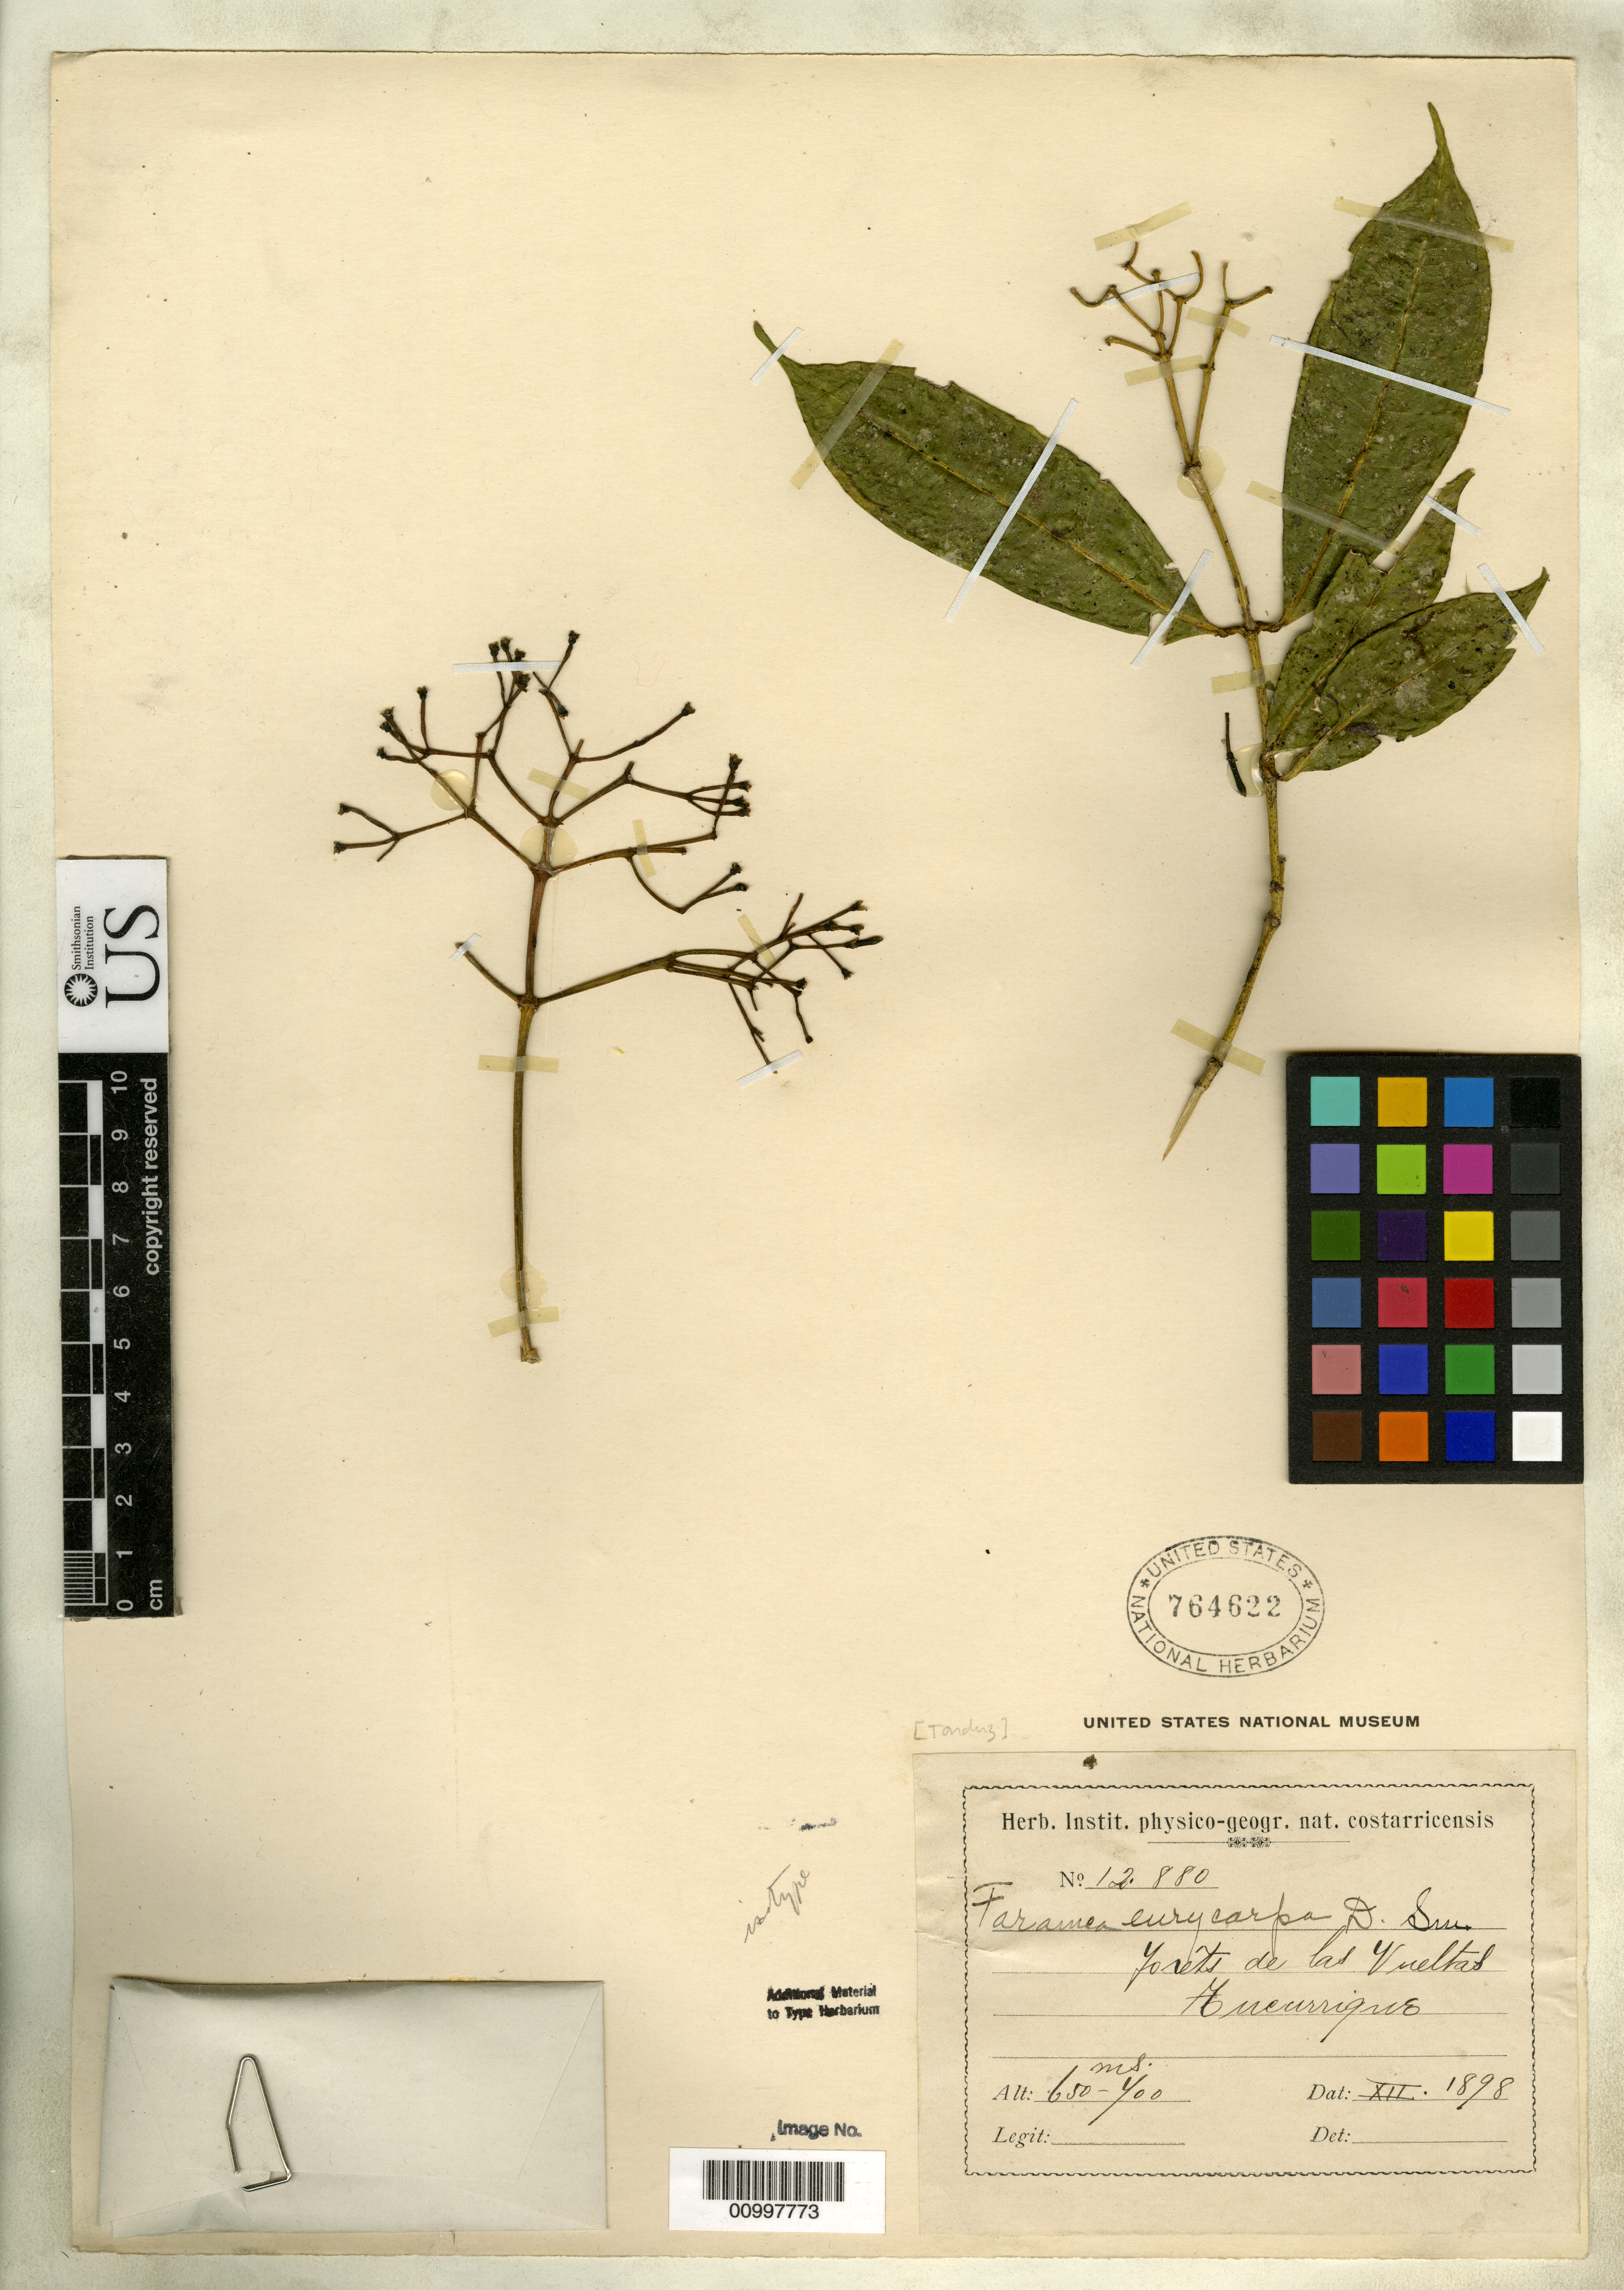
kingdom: Plantae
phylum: Tracheophyta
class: Magnoliopsida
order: Gentianales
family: Rubiaceae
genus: Faramea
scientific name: Faramea eurycarpa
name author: Donn. Sm.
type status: Isotype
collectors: A. Tonduz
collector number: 12880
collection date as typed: Nov 1898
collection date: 1898-12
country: Costa Rica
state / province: San José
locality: Forets de las Vueltas, Tucurrique.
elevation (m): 650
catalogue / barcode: US 764622